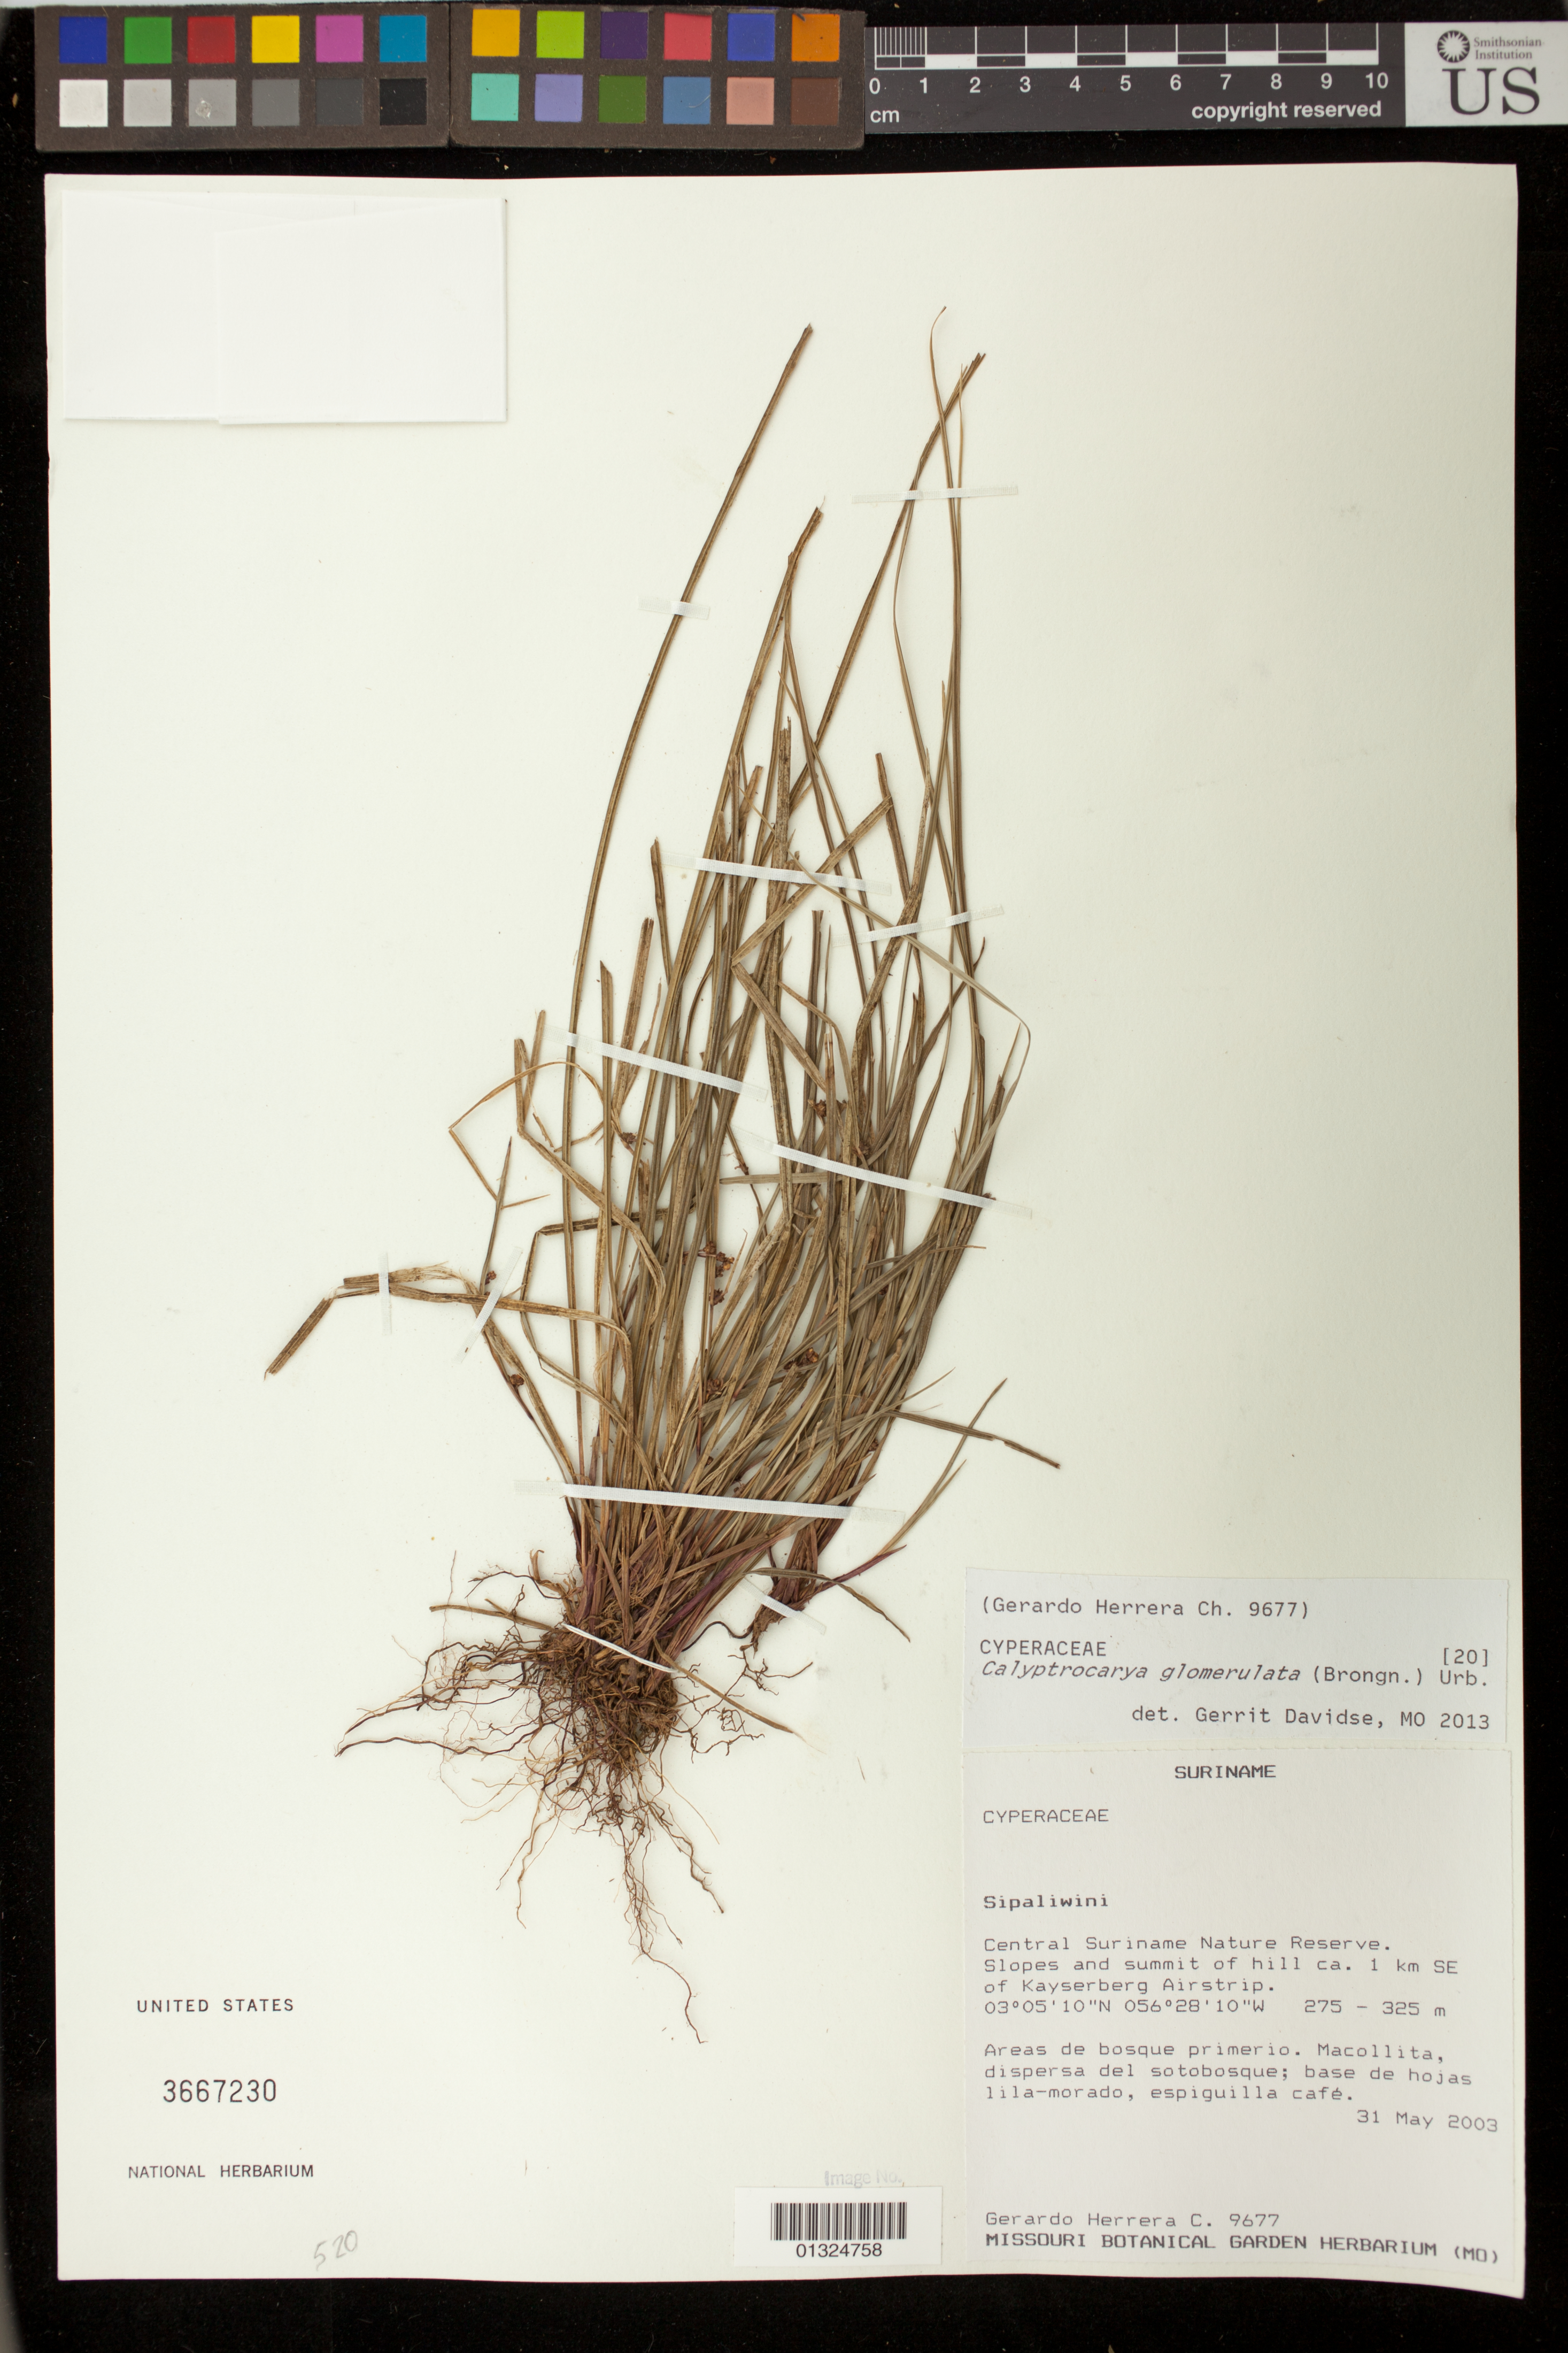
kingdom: Plantae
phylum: Tracheophyta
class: Liliopsida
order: Poales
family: Cyperaceae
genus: Calyptrocarya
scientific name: Calyptrocarya glomerulata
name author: (Brongn.) Urb.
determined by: Davidse, Gerrit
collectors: G. Herrera Ch.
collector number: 9677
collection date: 2003-05-31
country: Suriname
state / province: Sipaliwini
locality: Central Suriname Nature Reserve. Slopes and summit of hill ca. 1km SE of Kayserberg Airstrip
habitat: Areas de bosque primario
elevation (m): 275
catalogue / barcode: US 3667230